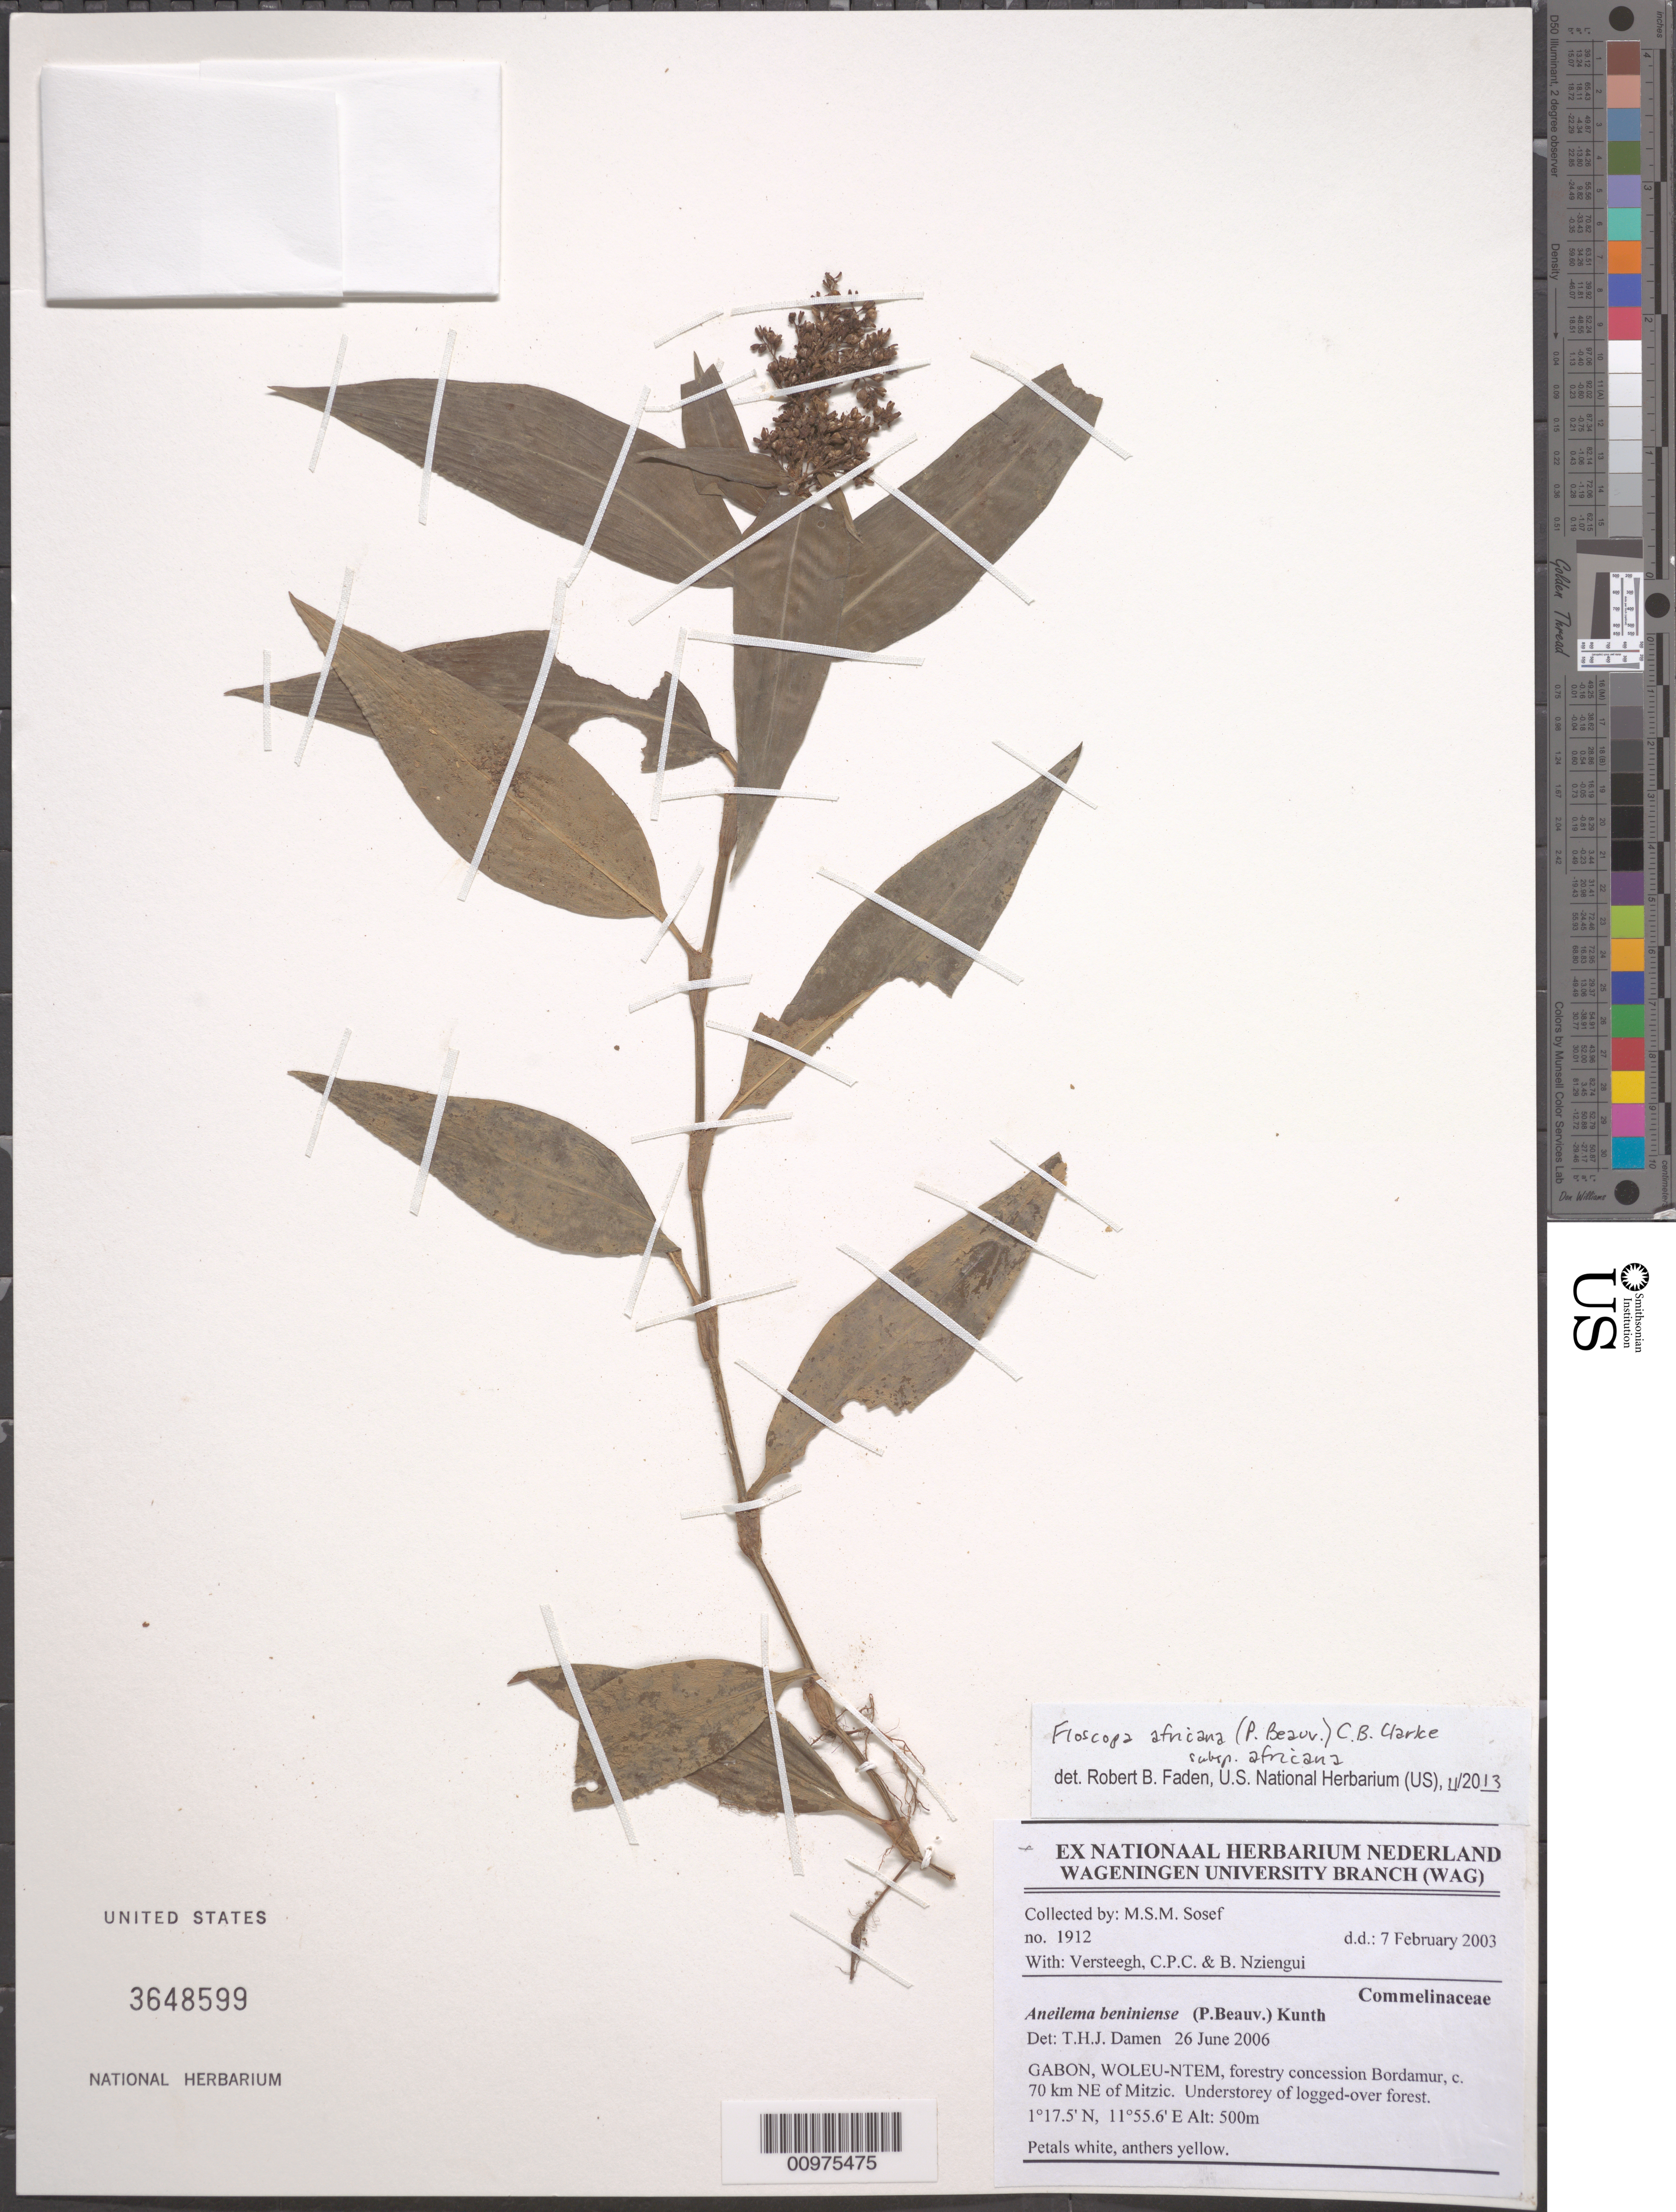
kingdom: Plantae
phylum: Tracheophyta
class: Liliopsida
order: Commelinales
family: Commelinaceae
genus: Floscopa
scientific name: Floscopa africana subsp. africana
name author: (P. Beauv.) C.B. Clarke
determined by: Faden, Robert B., (US), Smithsonian Institution - National Museum of Natural History (UNITED STATES)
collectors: M. Sosef et al.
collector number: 1912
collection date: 2003-02-07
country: Gabon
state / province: Woleu-Ntem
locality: forestry concession Bordamur, c. 70 km NE of Mitzic.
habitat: Understory of logged-over forest.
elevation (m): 500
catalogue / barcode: US 3648599